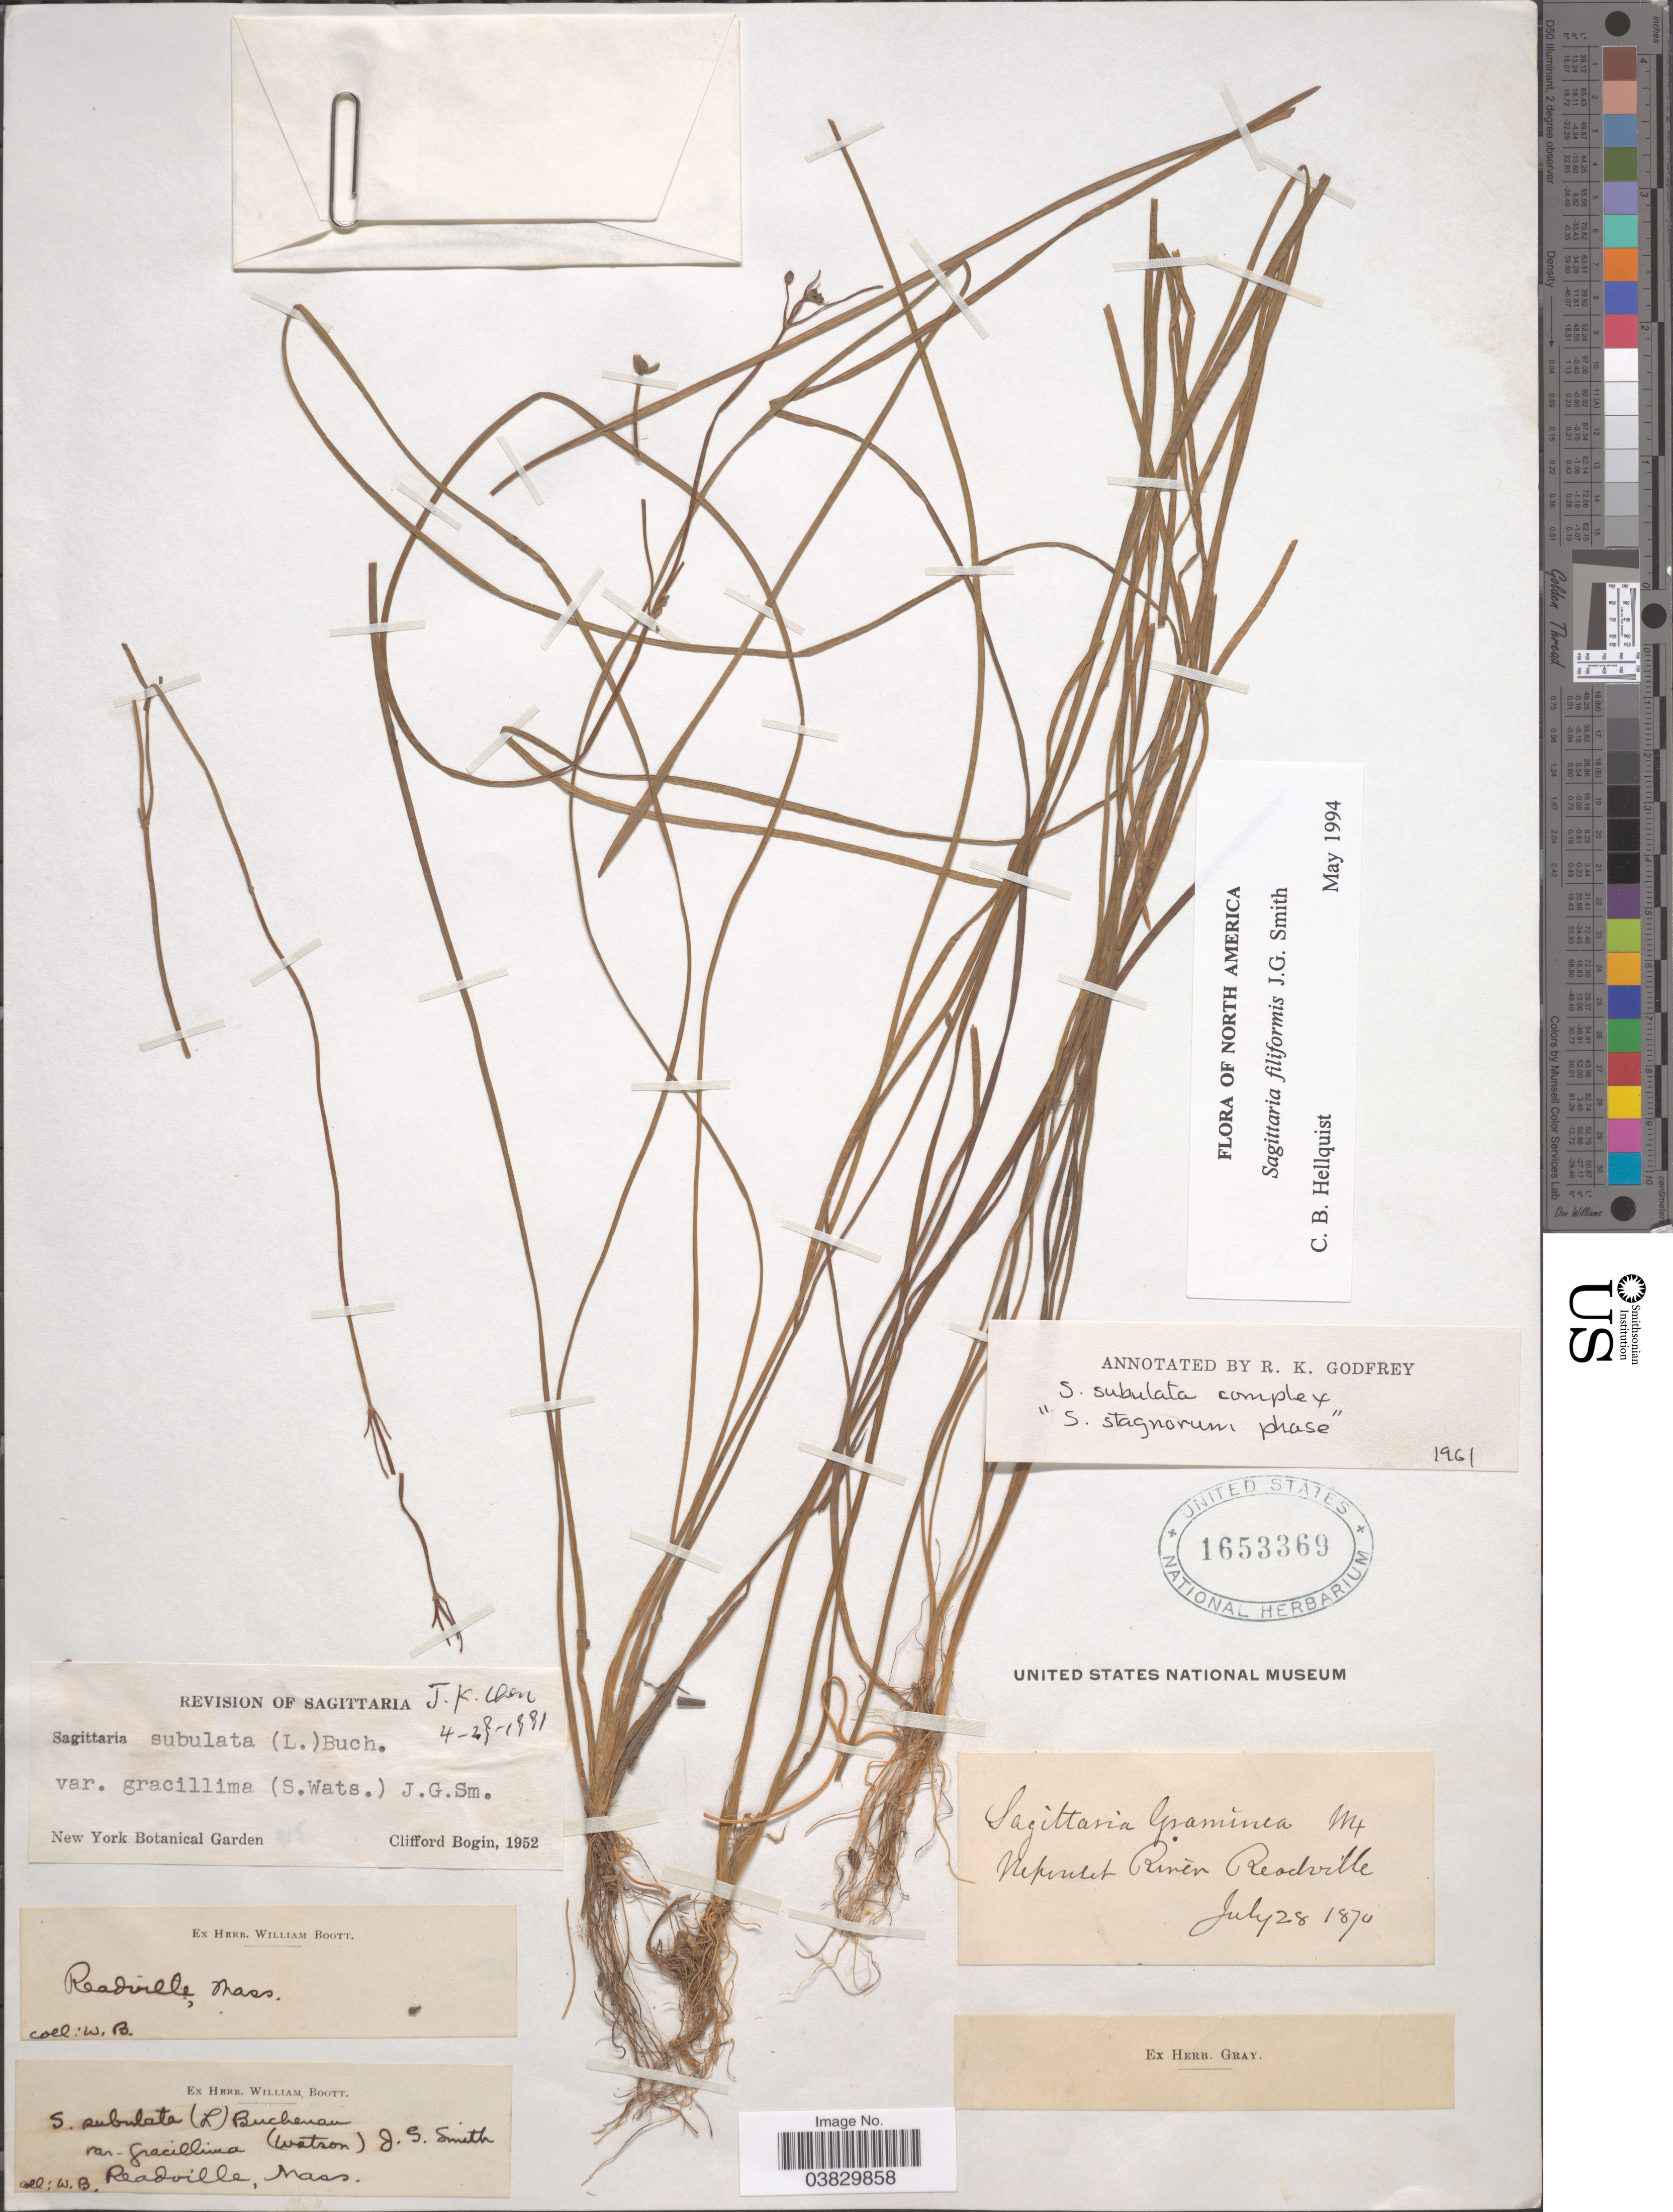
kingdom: Plantae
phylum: Tracheophyta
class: Liliopsida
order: Alismatales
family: Alismataceae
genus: Sagittaria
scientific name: Sagittaria filiformis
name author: J.G. Sm.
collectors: W. Boott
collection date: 1870-07-28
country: United States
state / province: Massachusetts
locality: Readville. Neponset River Readville.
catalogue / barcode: US 1653369